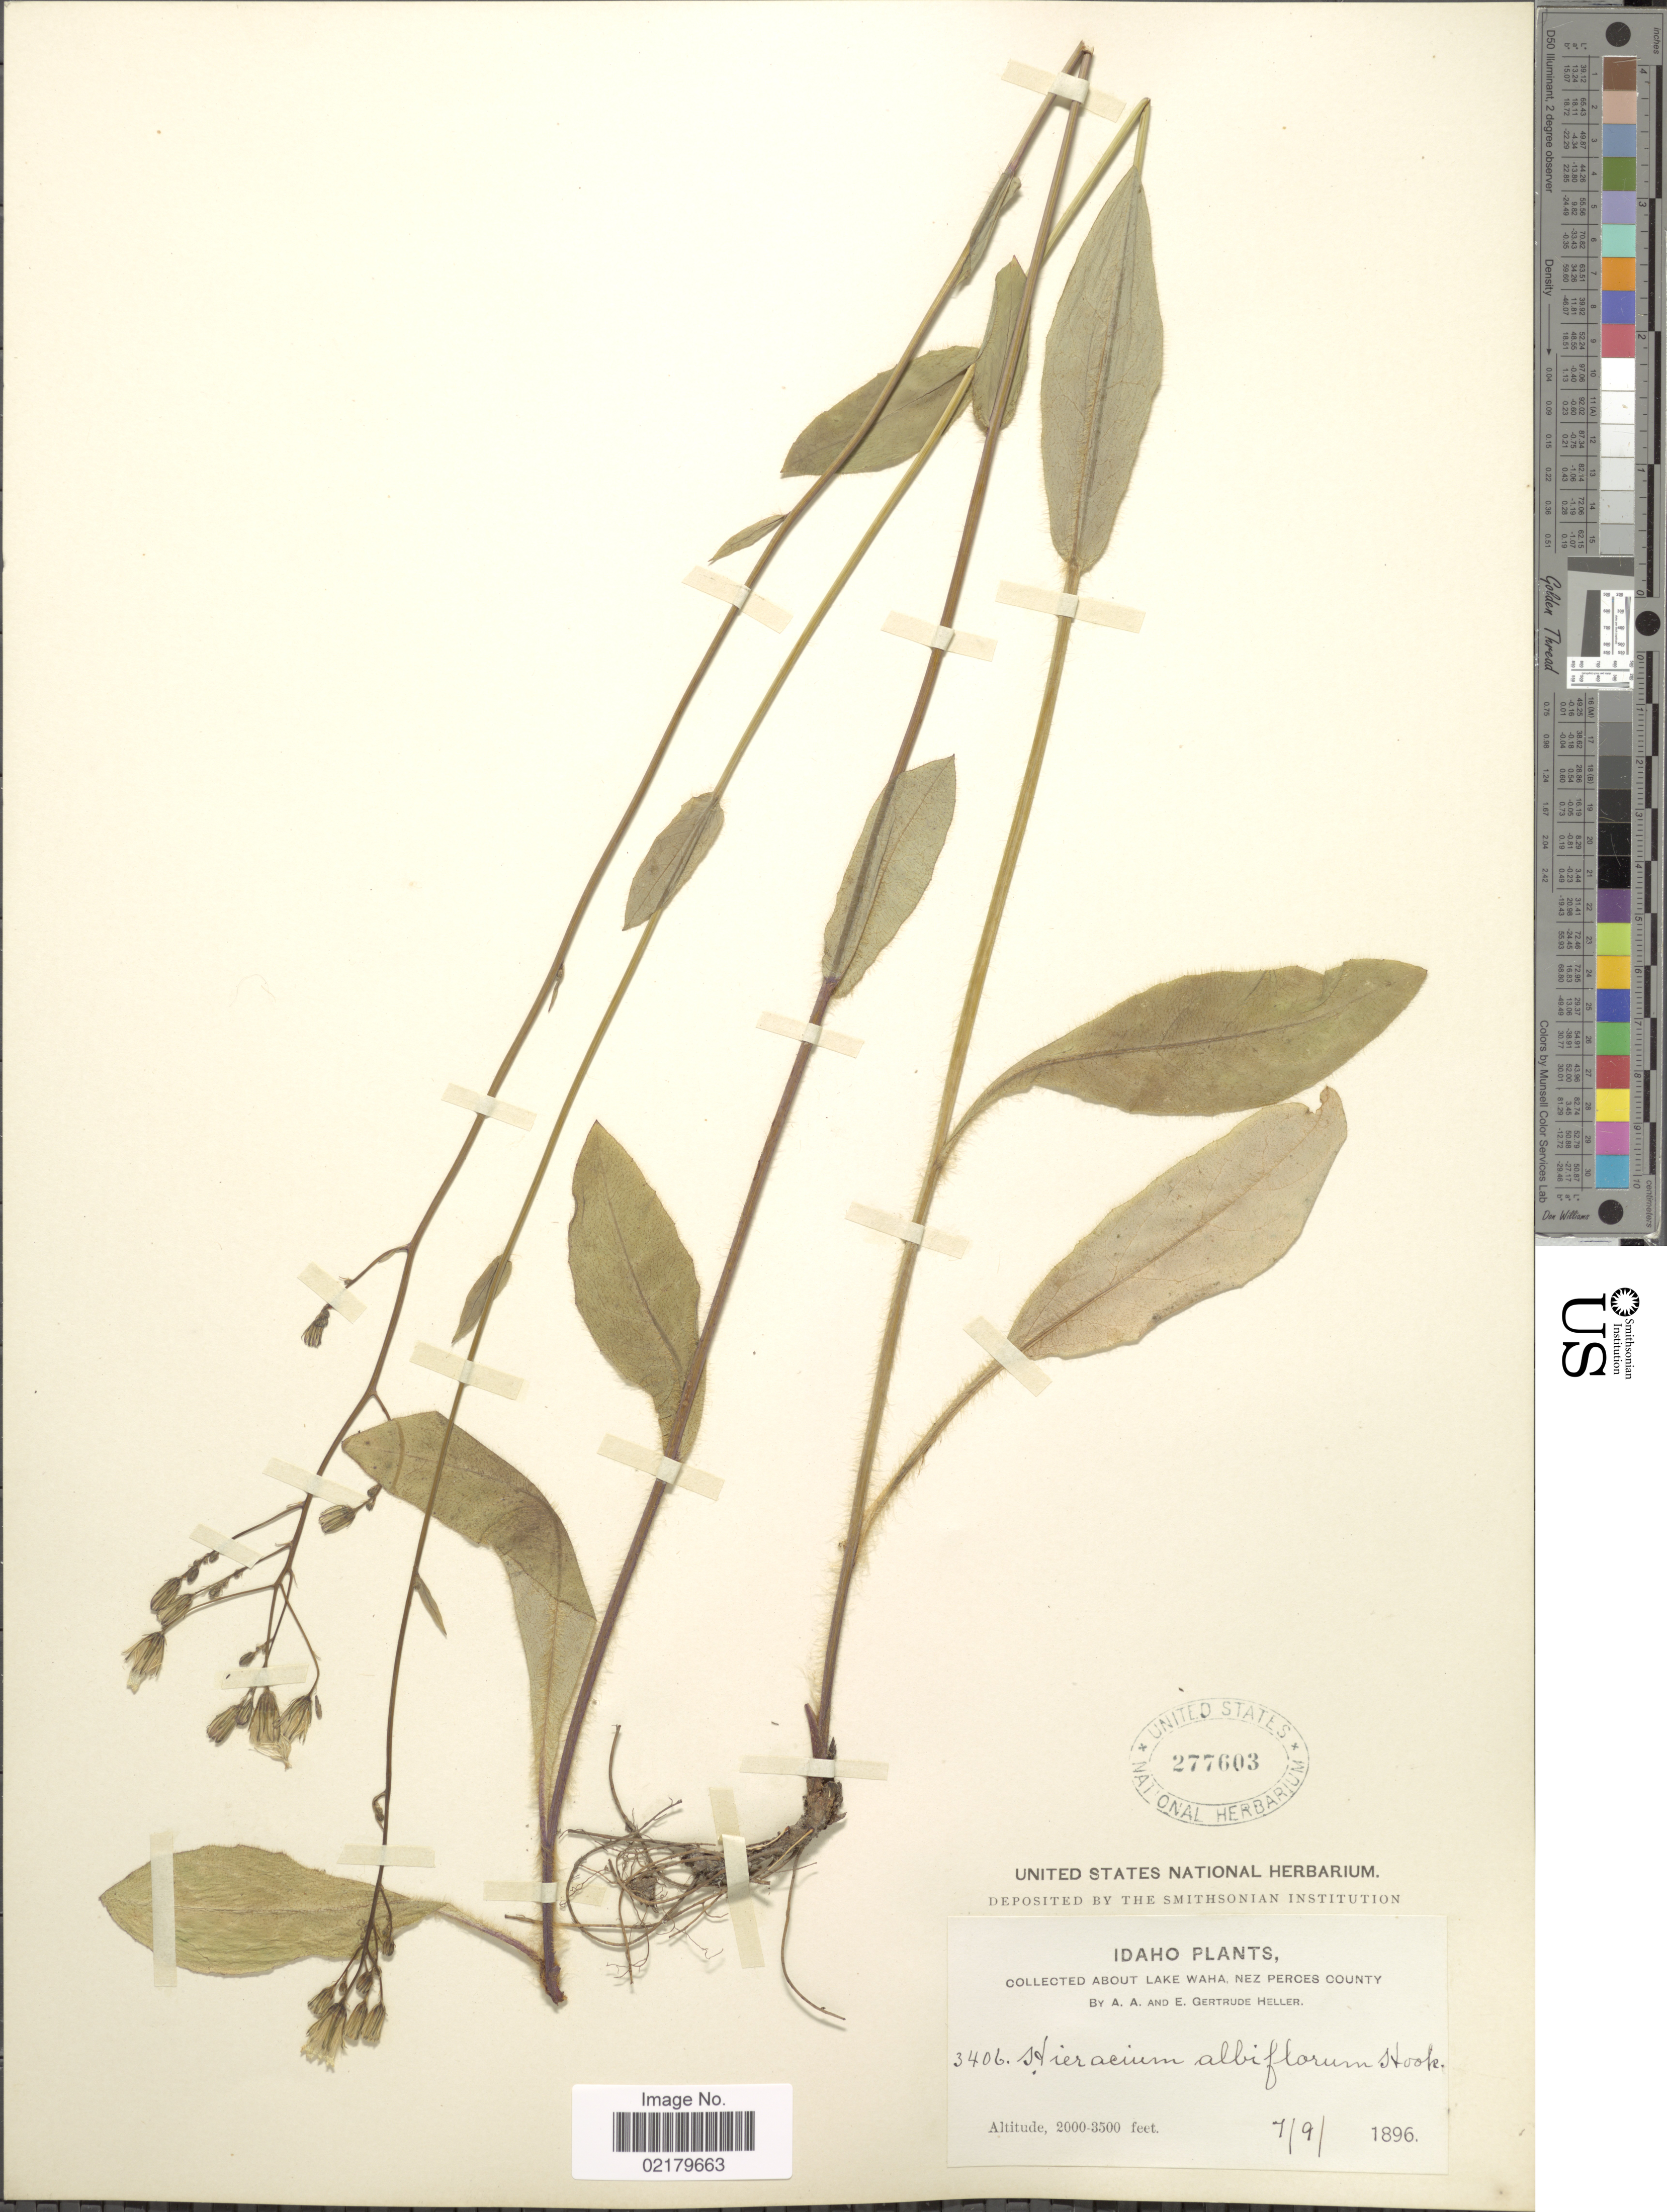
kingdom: Plantae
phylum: Tracheophyta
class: Magnoliopsida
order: Asterales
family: Asteraceae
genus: Hieracium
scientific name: Hieracium albiflorum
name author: Hook.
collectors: A. A. Heller & E. G. Heller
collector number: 3406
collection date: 1896-07-09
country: United States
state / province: Idaho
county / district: Nez Perce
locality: About Lake Waha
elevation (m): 610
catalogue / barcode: US 277603